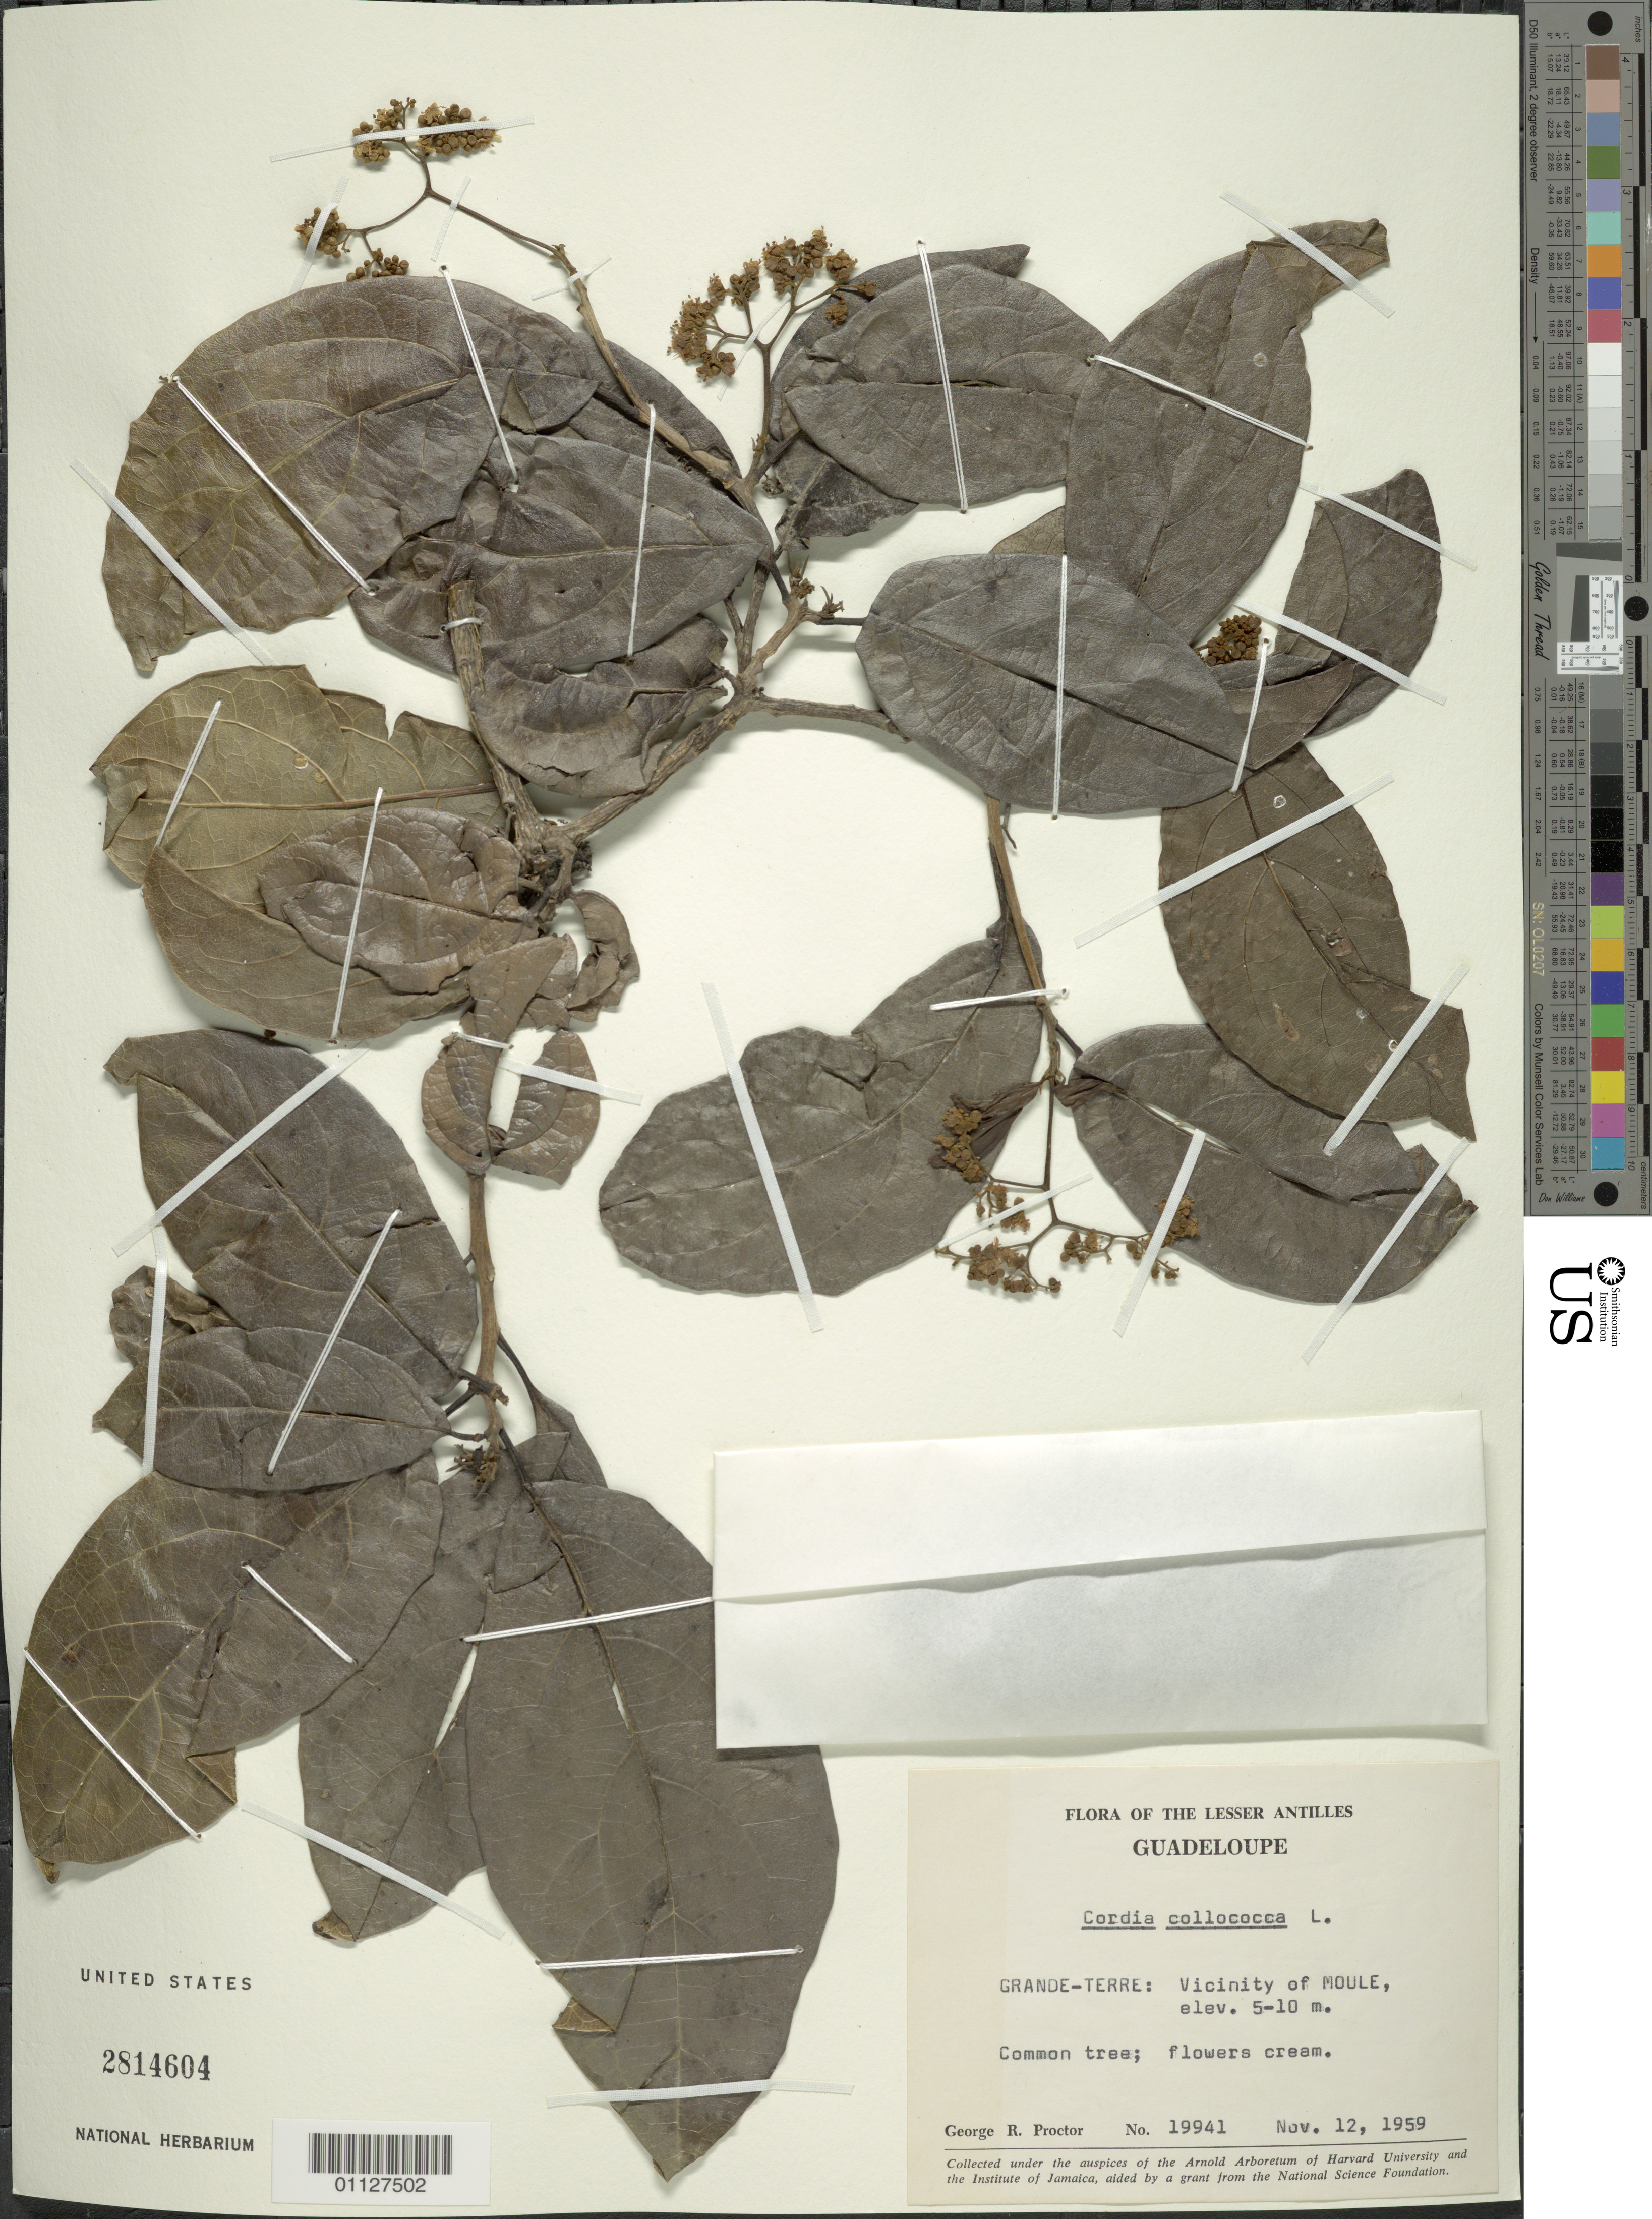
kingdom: Plantae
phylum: Tracheophyta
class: Magnoliopsida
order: Boraginales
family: Cordiaceae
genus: Cordia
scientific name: Cordia collococca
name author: L.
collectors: G. R. Proctor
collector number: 19941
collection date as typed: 12 Nov 1959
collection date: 1959-11-12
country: Guadeloupe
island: Grande Terre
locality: Vicinity of Moule.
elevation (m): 5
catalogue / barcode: US 2814604